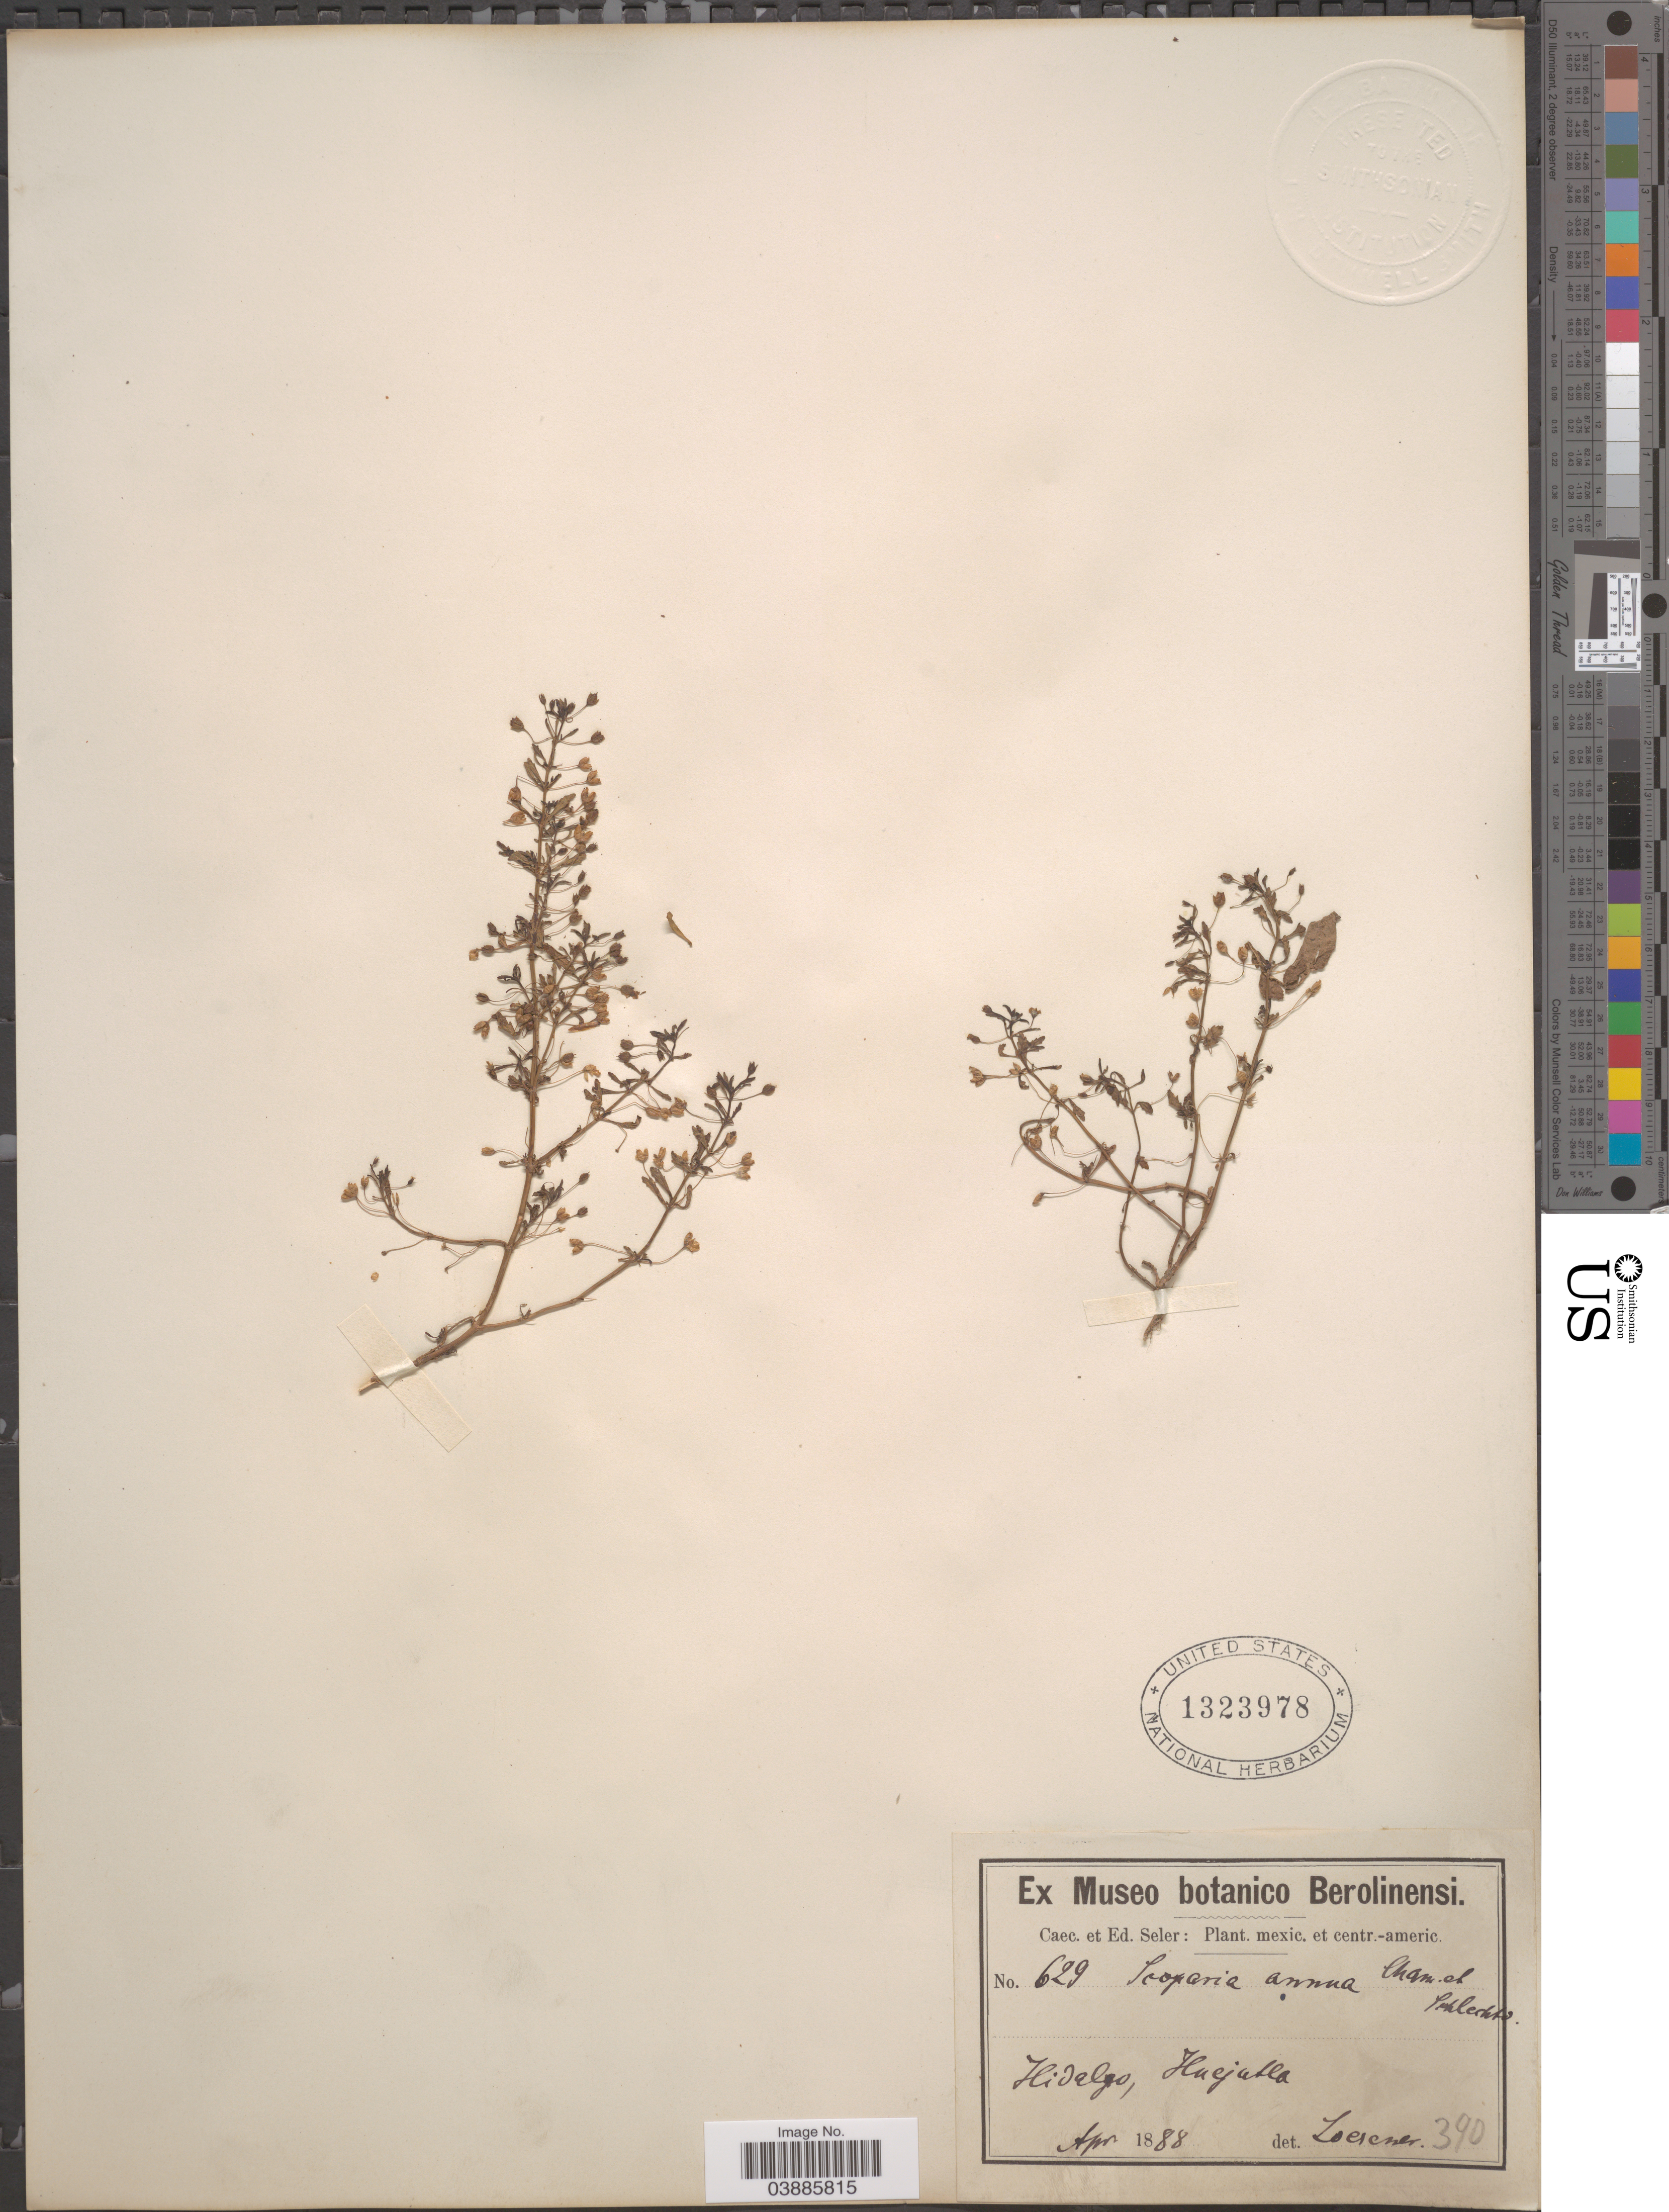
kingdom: Plantae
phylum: Tracheophyta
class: Magnoliopsida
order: Lamiales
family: Plantaginaceae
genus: Scoparia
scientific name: Scoparia dulcis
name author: L.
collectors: ex Caec. et Ed Seler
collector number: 629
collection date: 1888-04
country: Mexico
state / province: Hidalgo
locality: Hidalgo, Huejutla.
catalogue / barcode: US 1323978